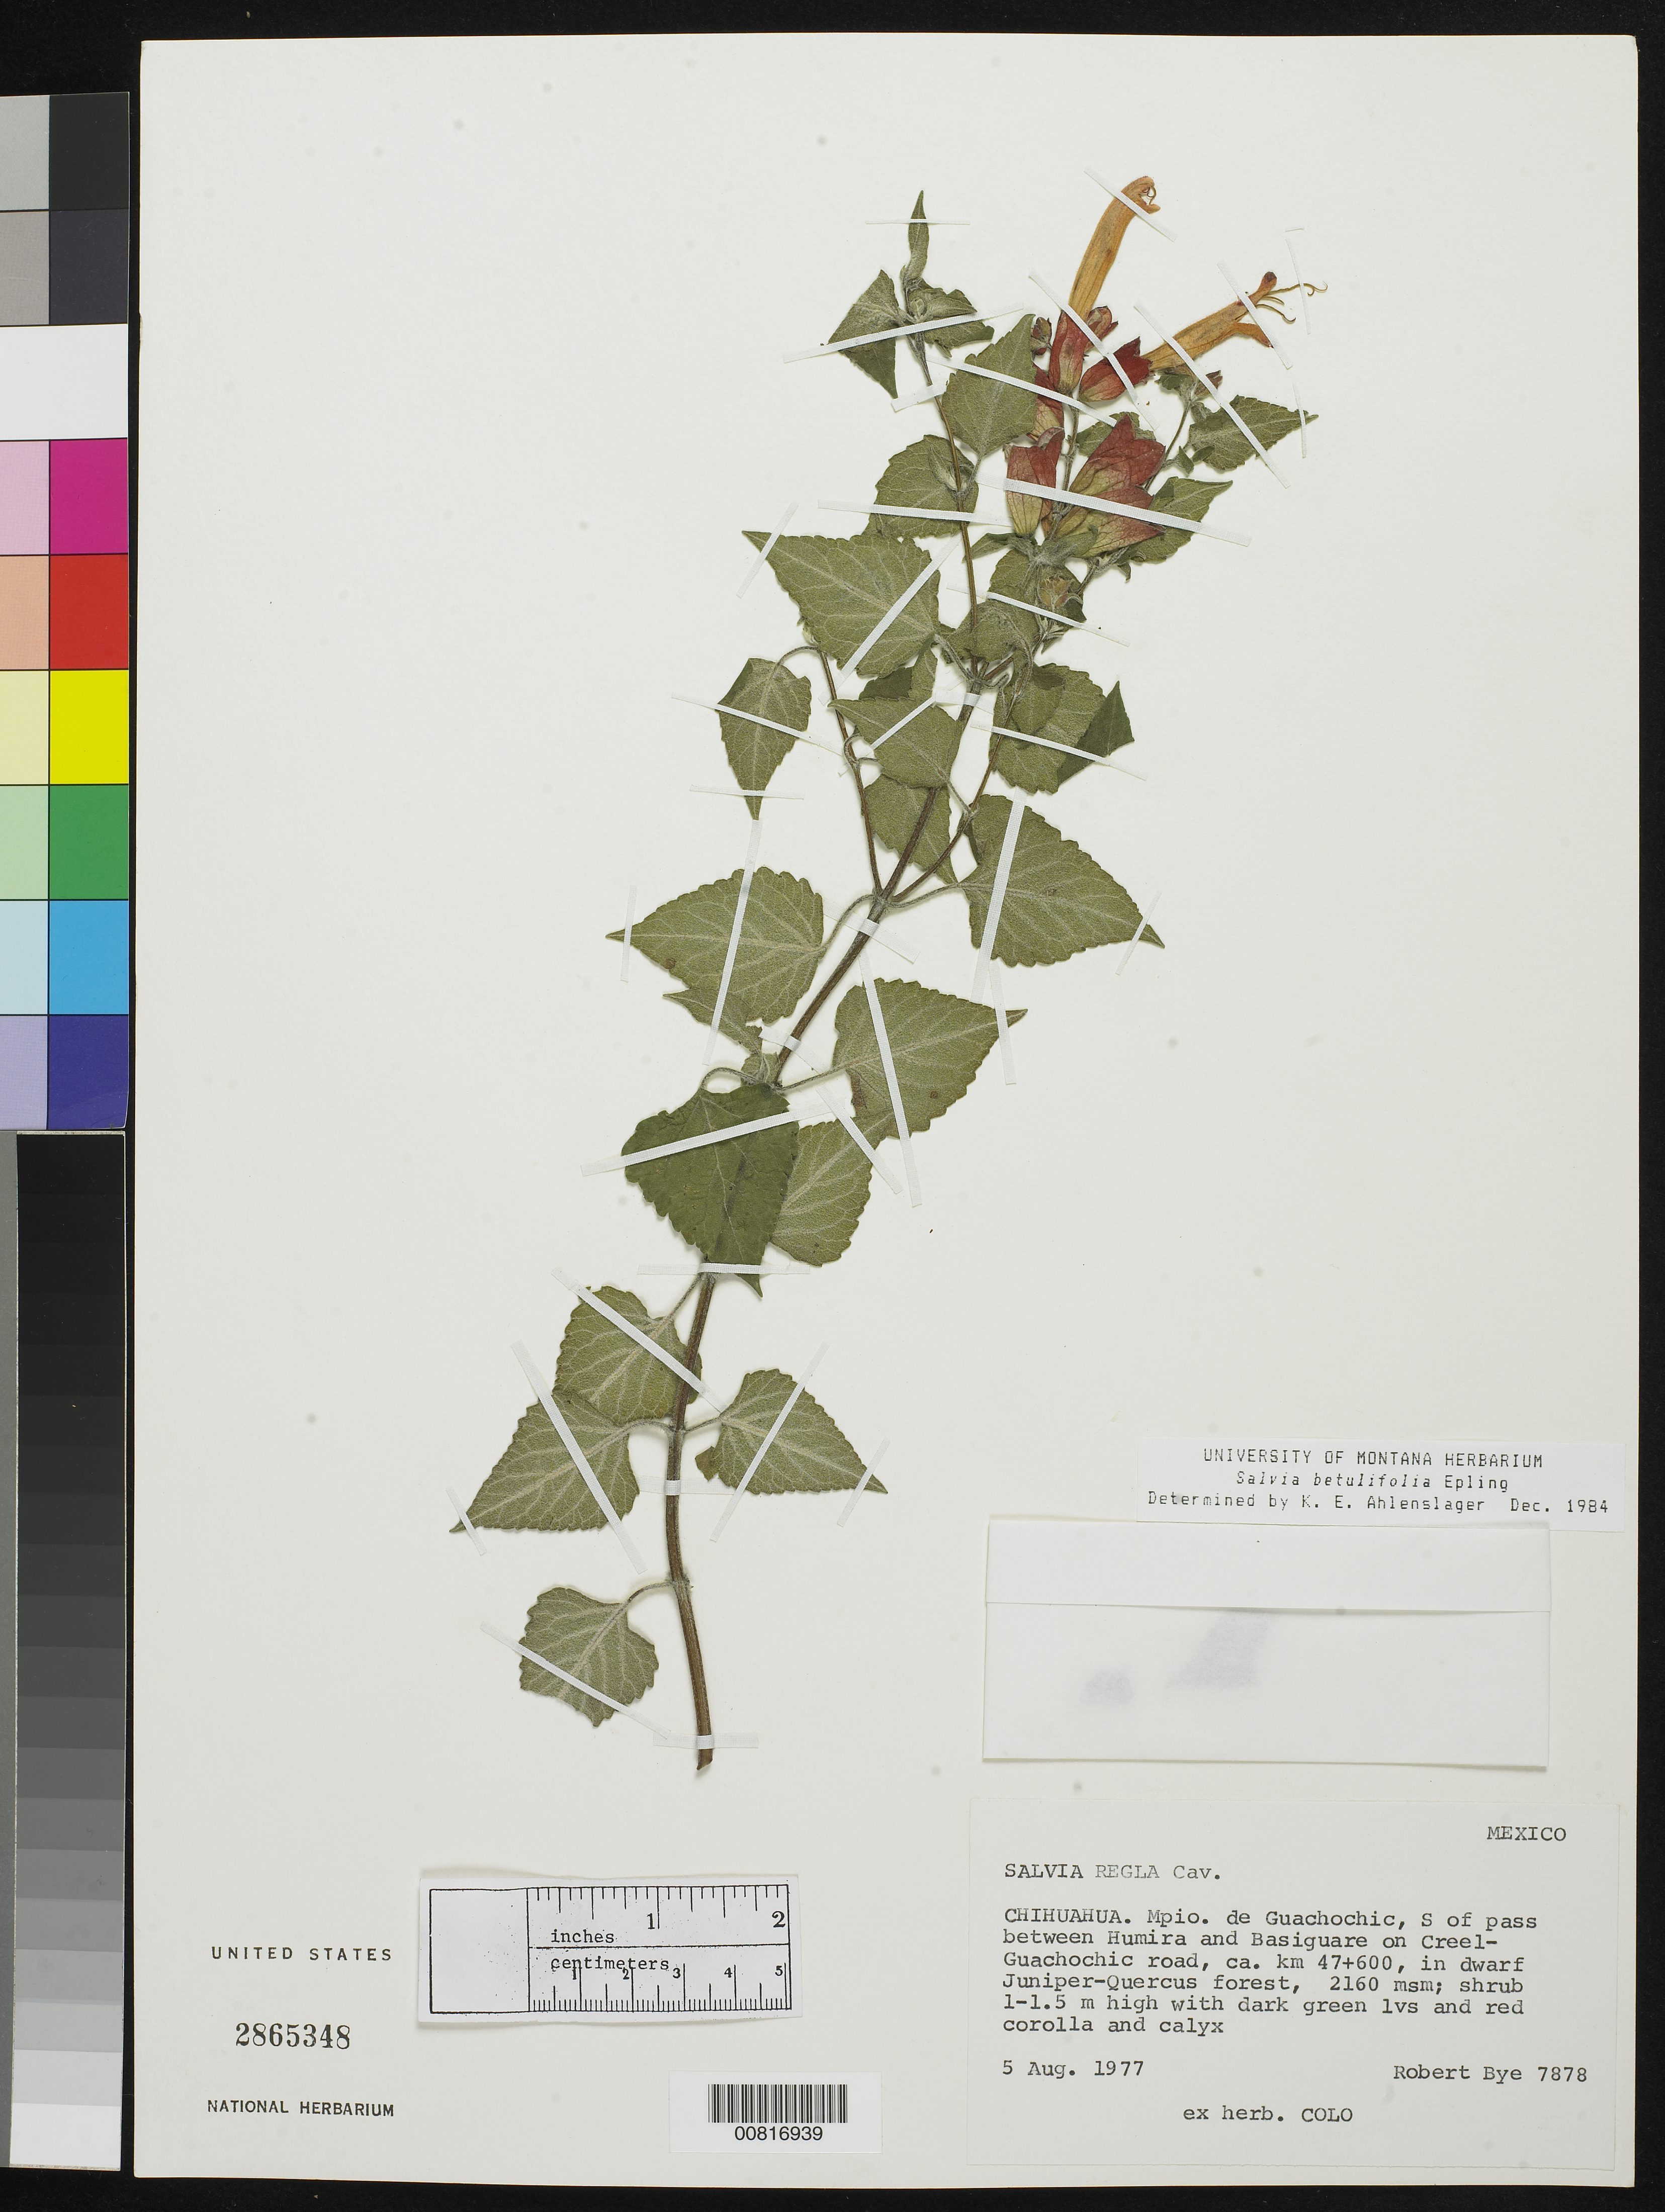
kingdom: Plantae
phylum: Tracheophyta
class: Magnoliopsida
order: Lamiales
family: Lamiaceae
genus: Salvia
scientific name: Salvia betulifolia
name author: Epling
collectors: R. A. Bye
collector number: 7878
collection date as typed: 05 Aug 1977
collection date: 1977-08-05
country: Mexico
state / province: Chihuahua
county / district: Guachochic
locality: Mpio. de Guachochic, S of pass between Humira and Basiguare on Creel- Guachochic road, ca. km 47+600.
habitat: Dwarf Juniper-Quercus forest.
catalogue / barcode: US 2865348